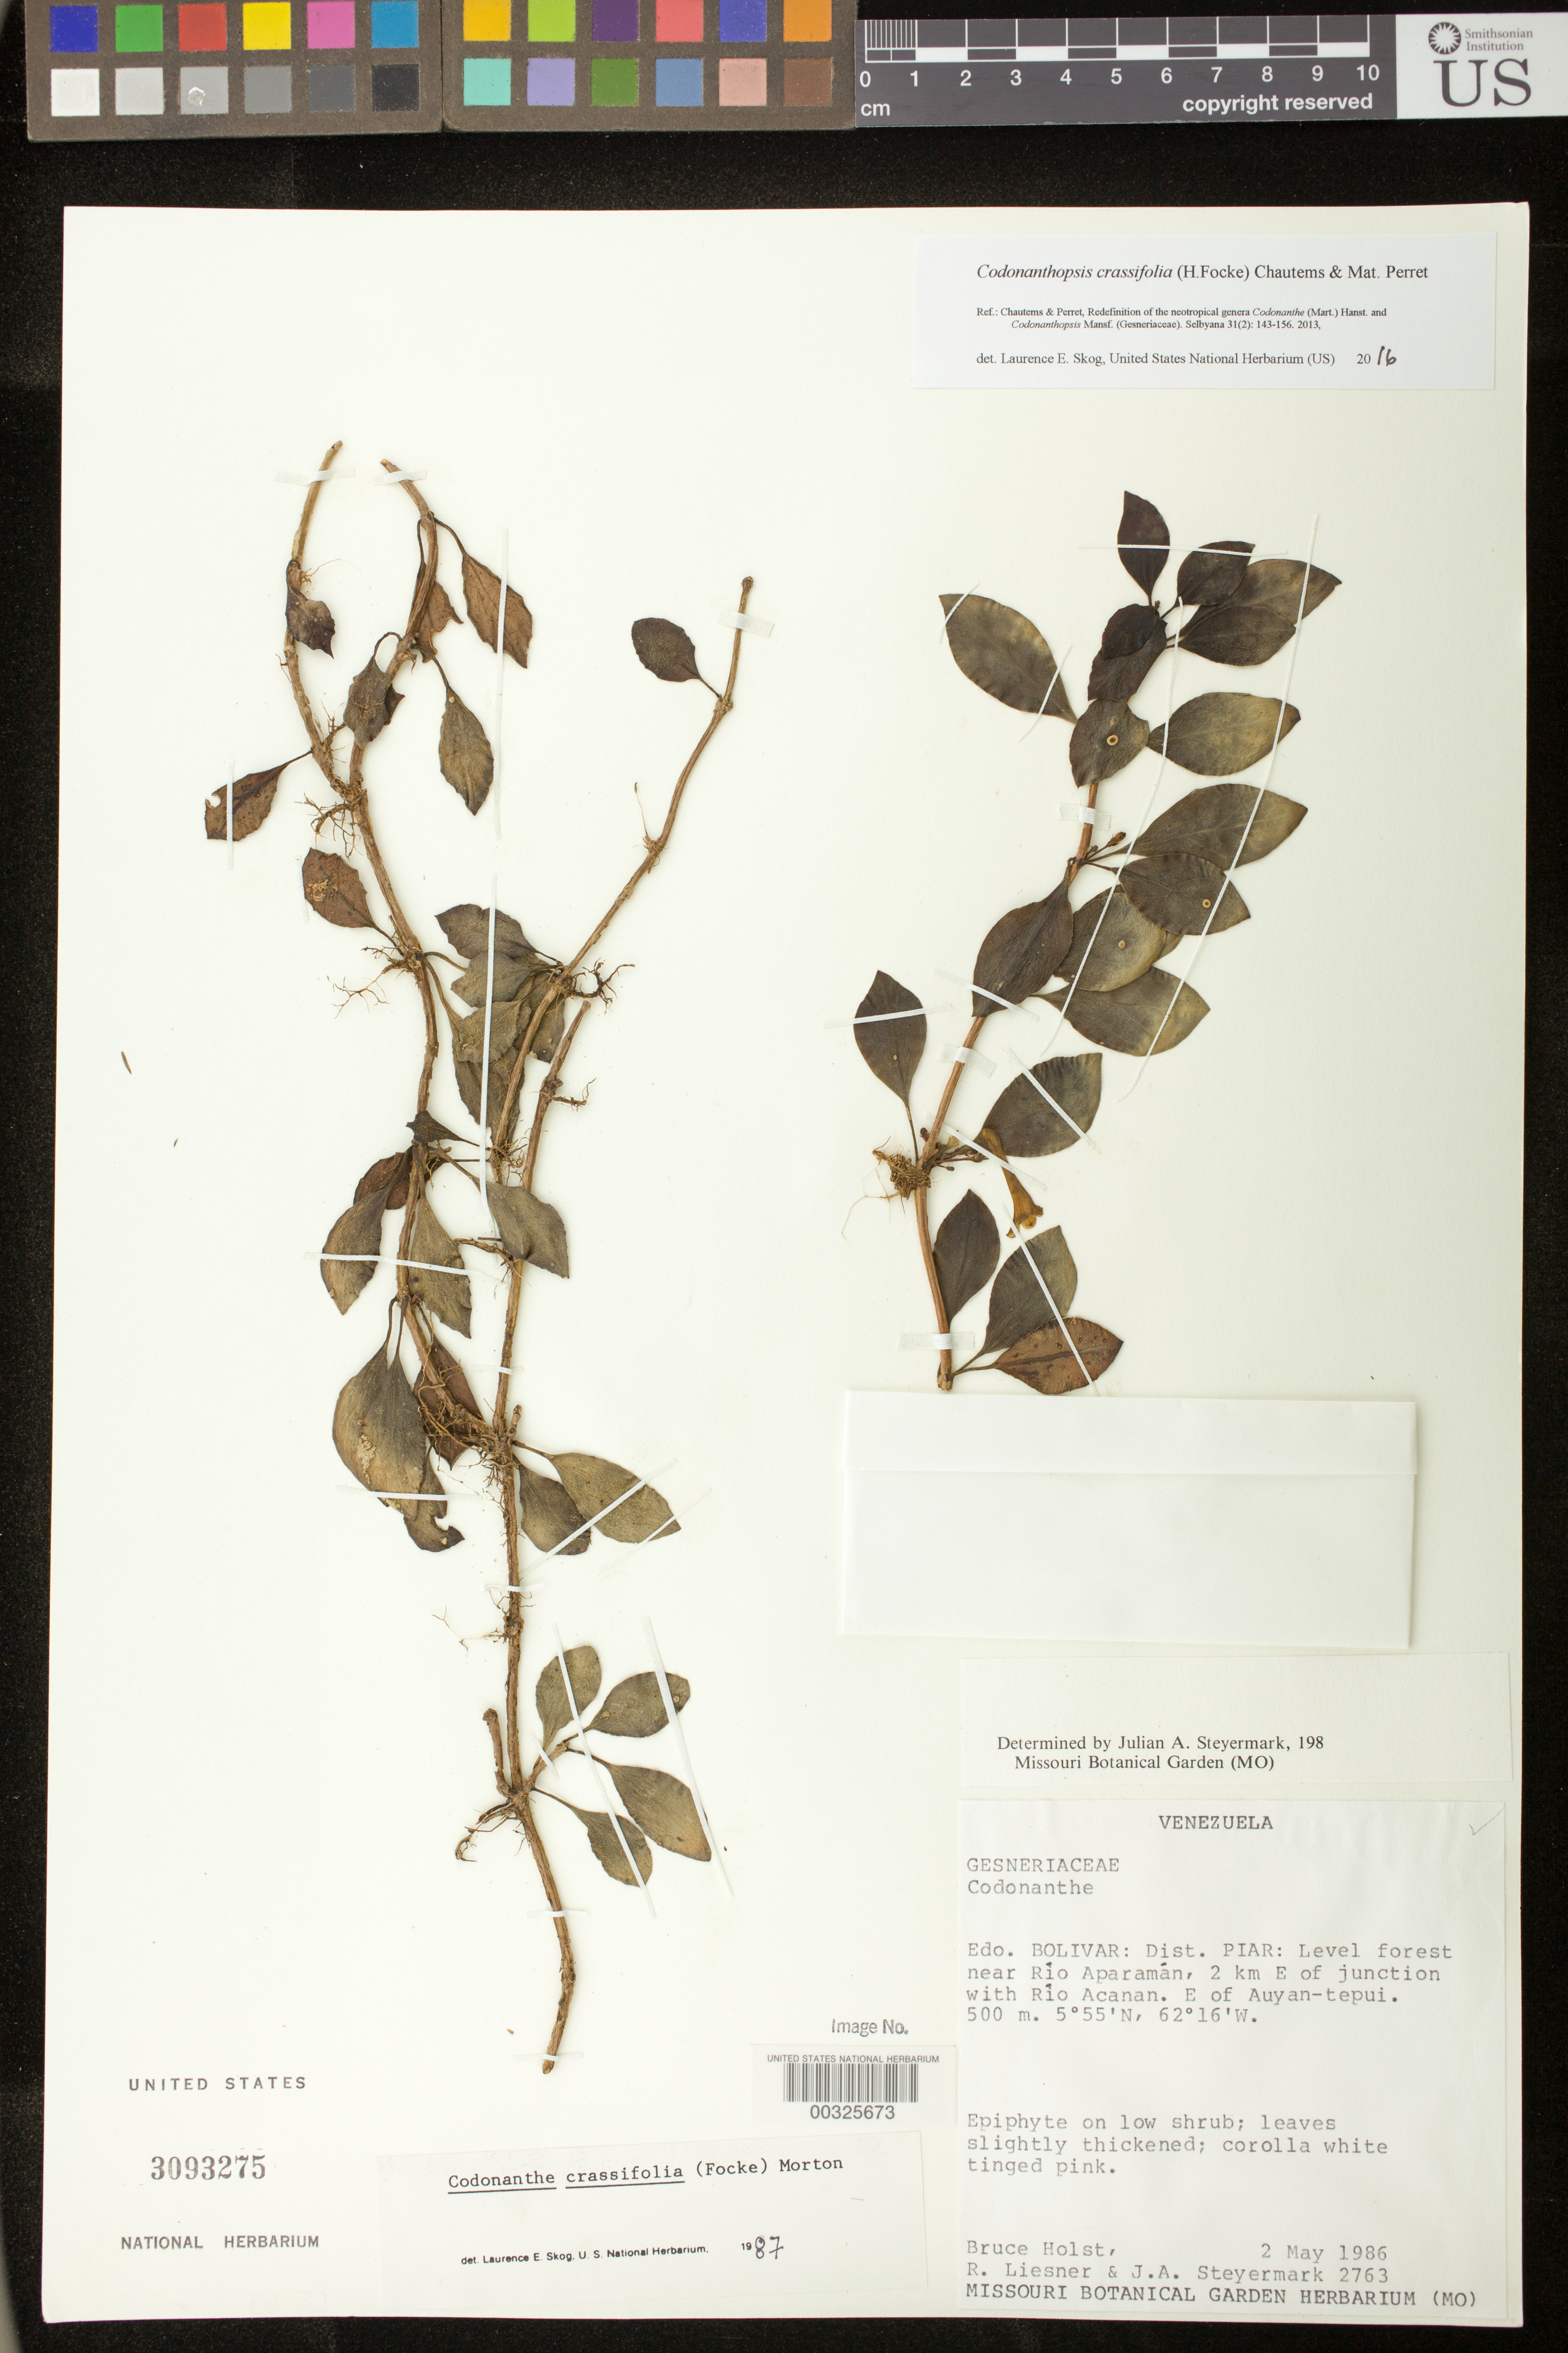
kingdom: Plantae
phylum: Tracheophyta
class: Magnoliopsida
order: Lamiales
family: Gesneriaceae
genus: Codonanthopsis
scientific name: Codonanthopsis crassifolia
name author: (H. Focke) Chautems & Mat.Perret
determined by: Skog, Laurence E.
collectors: B. Holst, R. L. Liesner & J. Steyermark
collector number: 2763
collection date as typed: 02 May 1986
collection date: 1986-05-02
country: Venezuela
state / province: Bolívar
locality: Piar Dist., near Rio Aparaman, 2 km E of junction with Rio Acanan, E of Auyan-tepui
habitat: Level forest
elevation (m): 500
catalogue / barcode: US 3093275